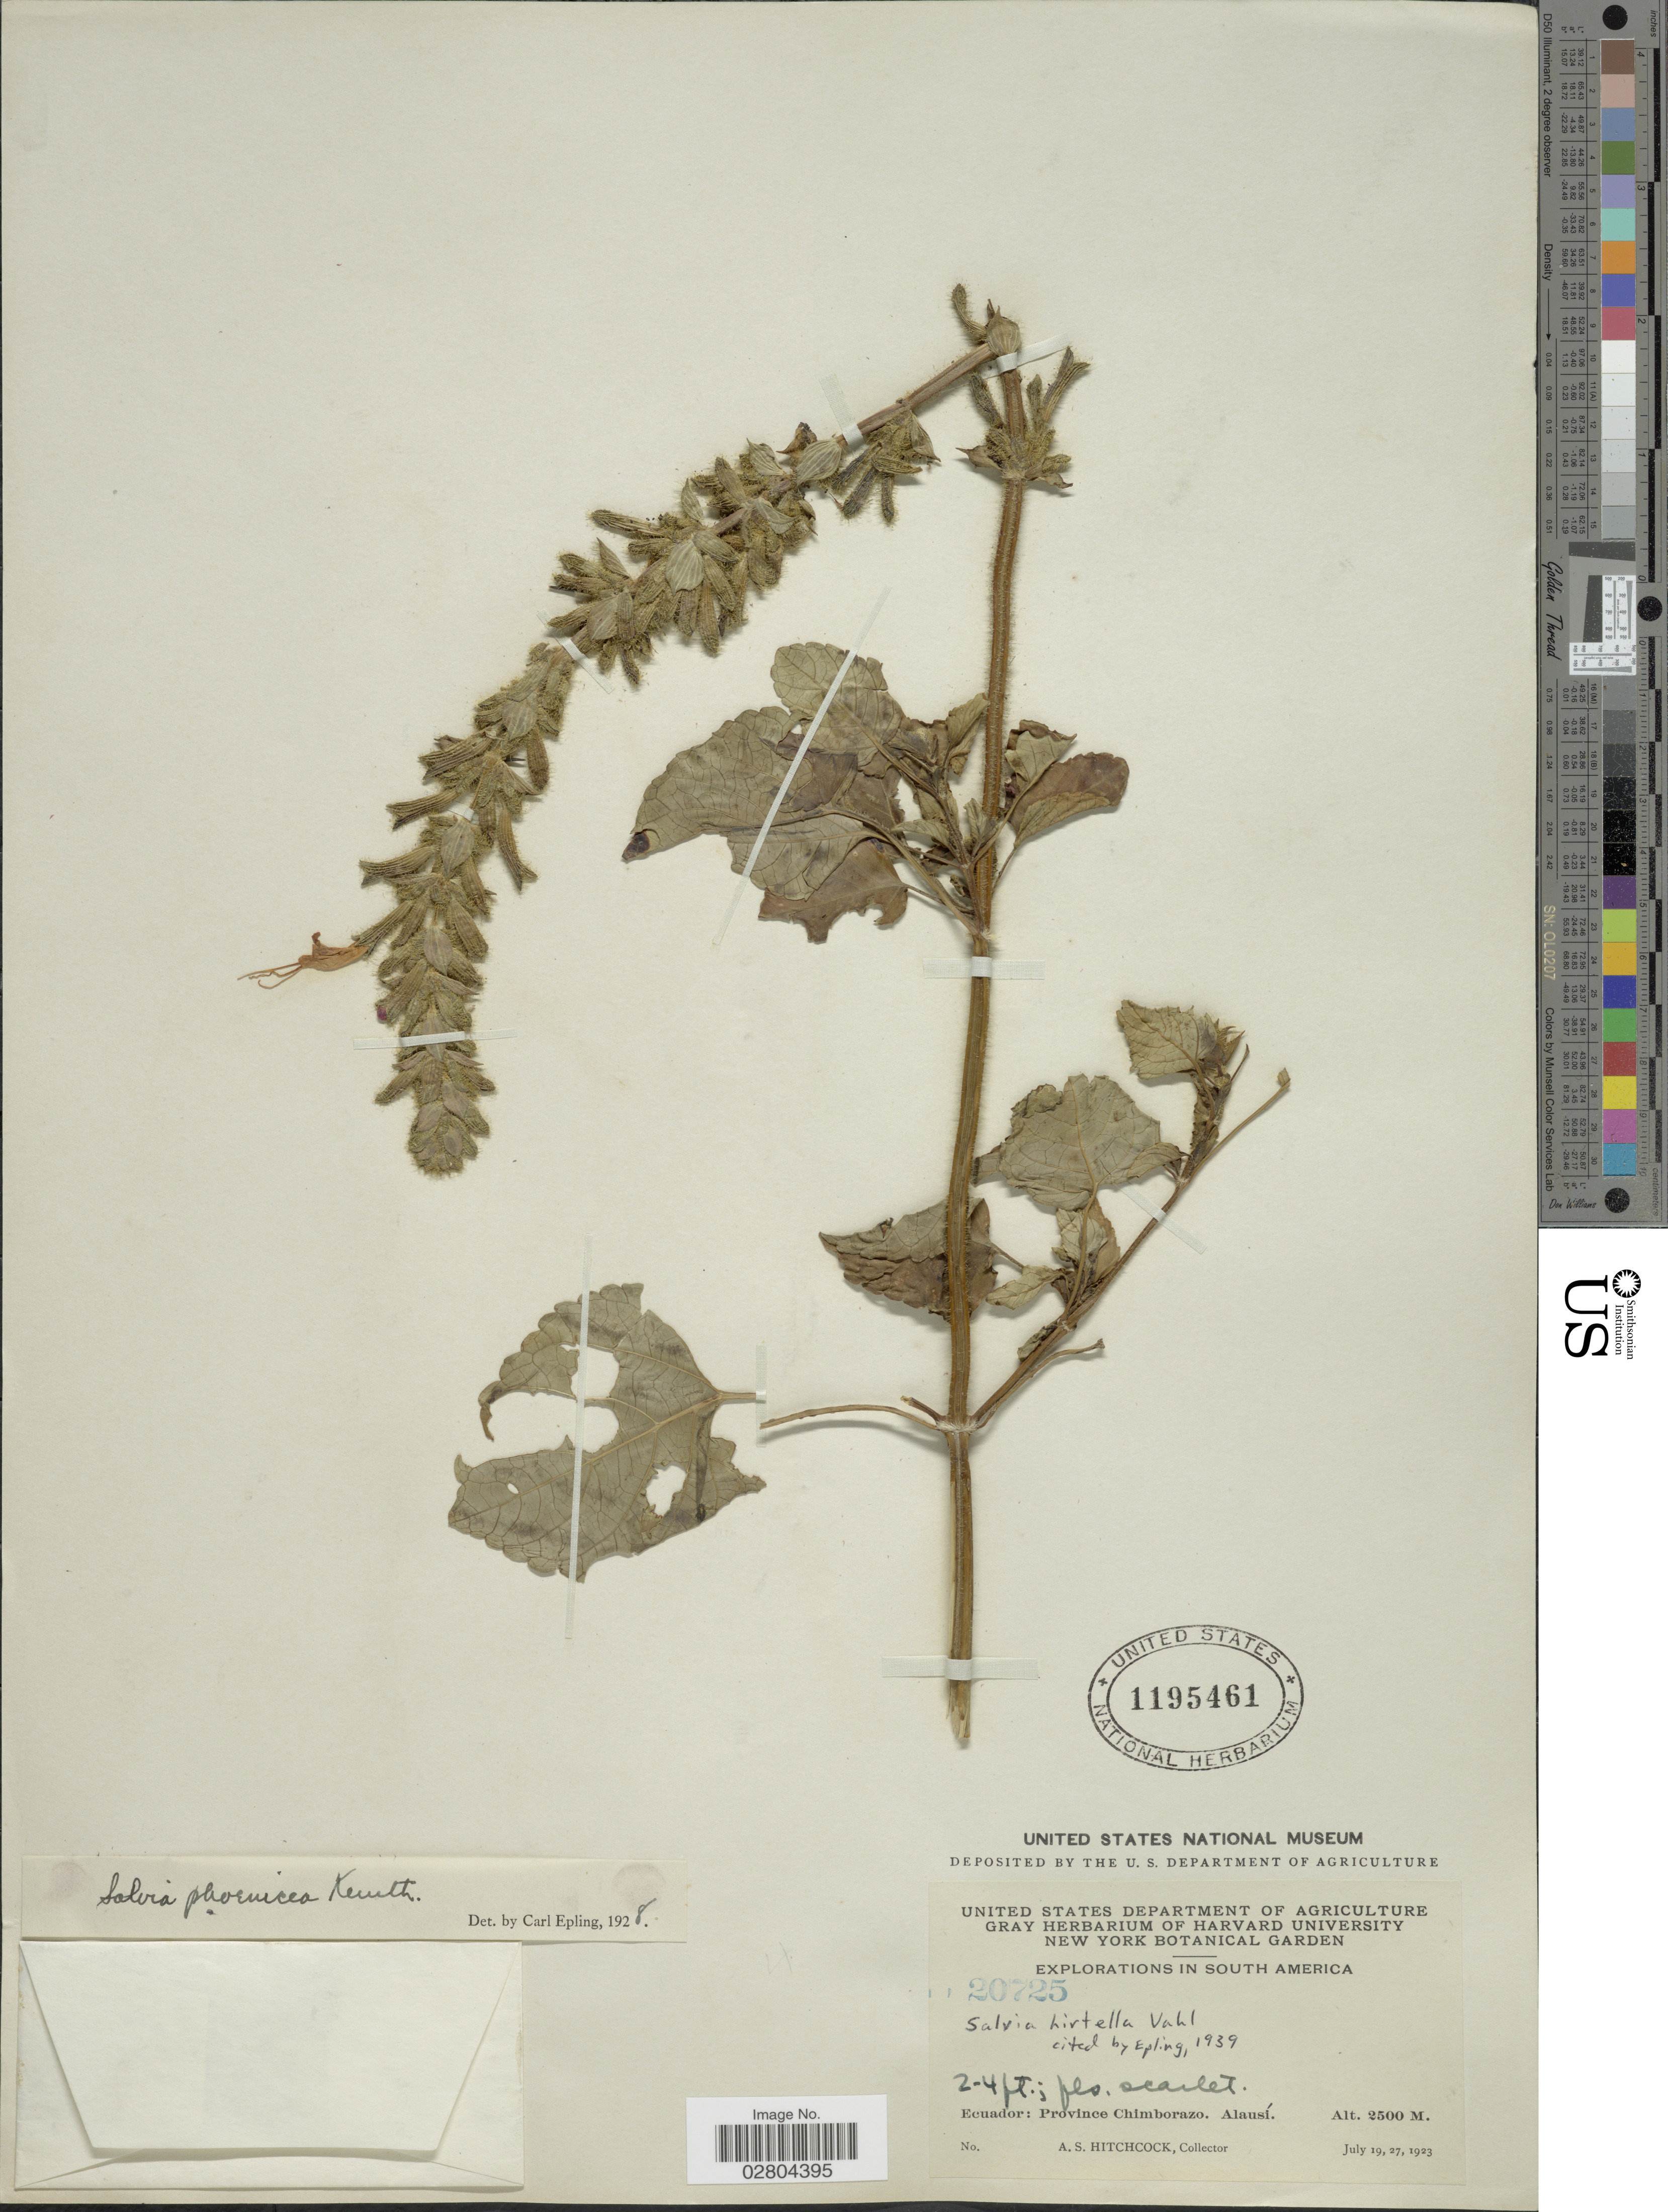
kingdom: Plantae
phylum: Tracheophyta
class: Magnoliopsida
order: Lamiales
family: Lamiaceae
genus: Salvia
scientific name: Salvia hirtella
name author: Vahl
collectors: A. S. Hitchcock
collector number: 20725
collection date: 1923-07-19/1923-07-27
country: Ecuador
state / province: Chimborazo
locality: Alausí.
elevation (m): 2500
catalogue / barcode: US 1195461